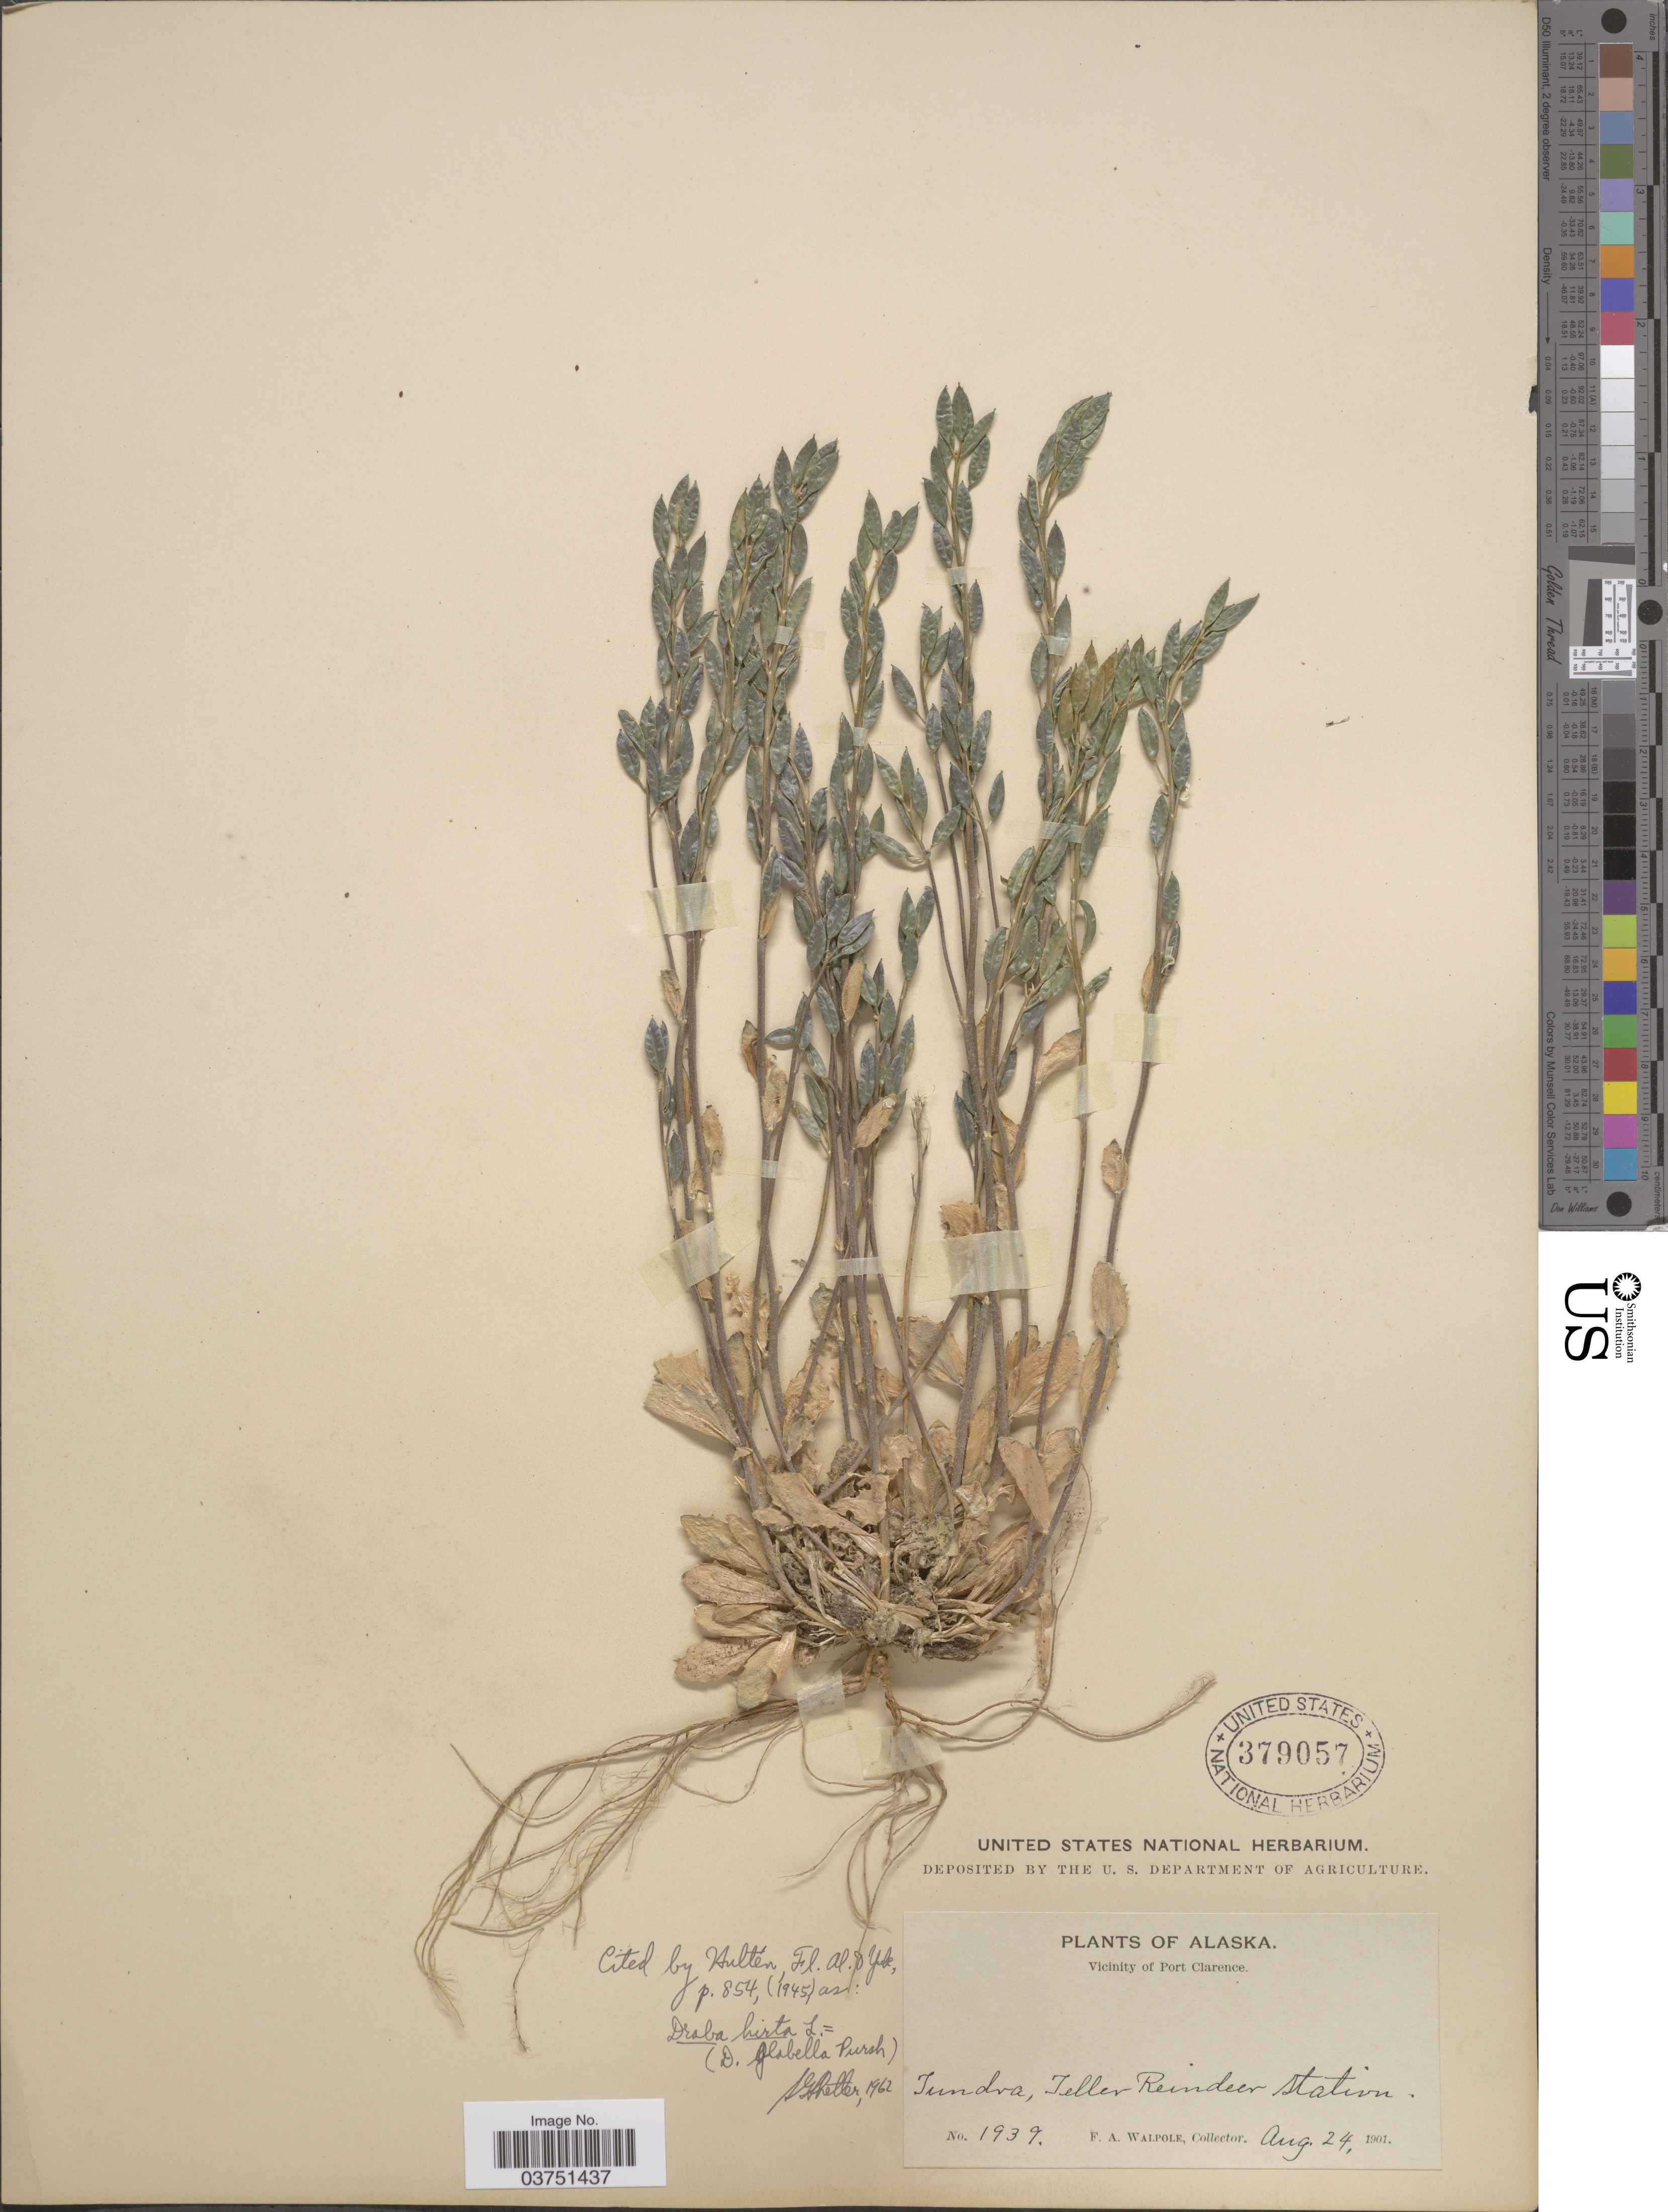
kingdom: Plantae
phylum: Tracheophyta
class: Magnoliopsida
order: Brassicales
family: Brassicaceae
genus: Draba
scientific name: Draba glabella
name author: Pursh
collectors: F. Walpole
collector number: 1939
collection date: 1901-08-24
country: United States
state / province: Alaska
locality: Vicinity of Port Clarence; Tundra, Teller Reindeer Station.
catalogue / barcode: US 379057